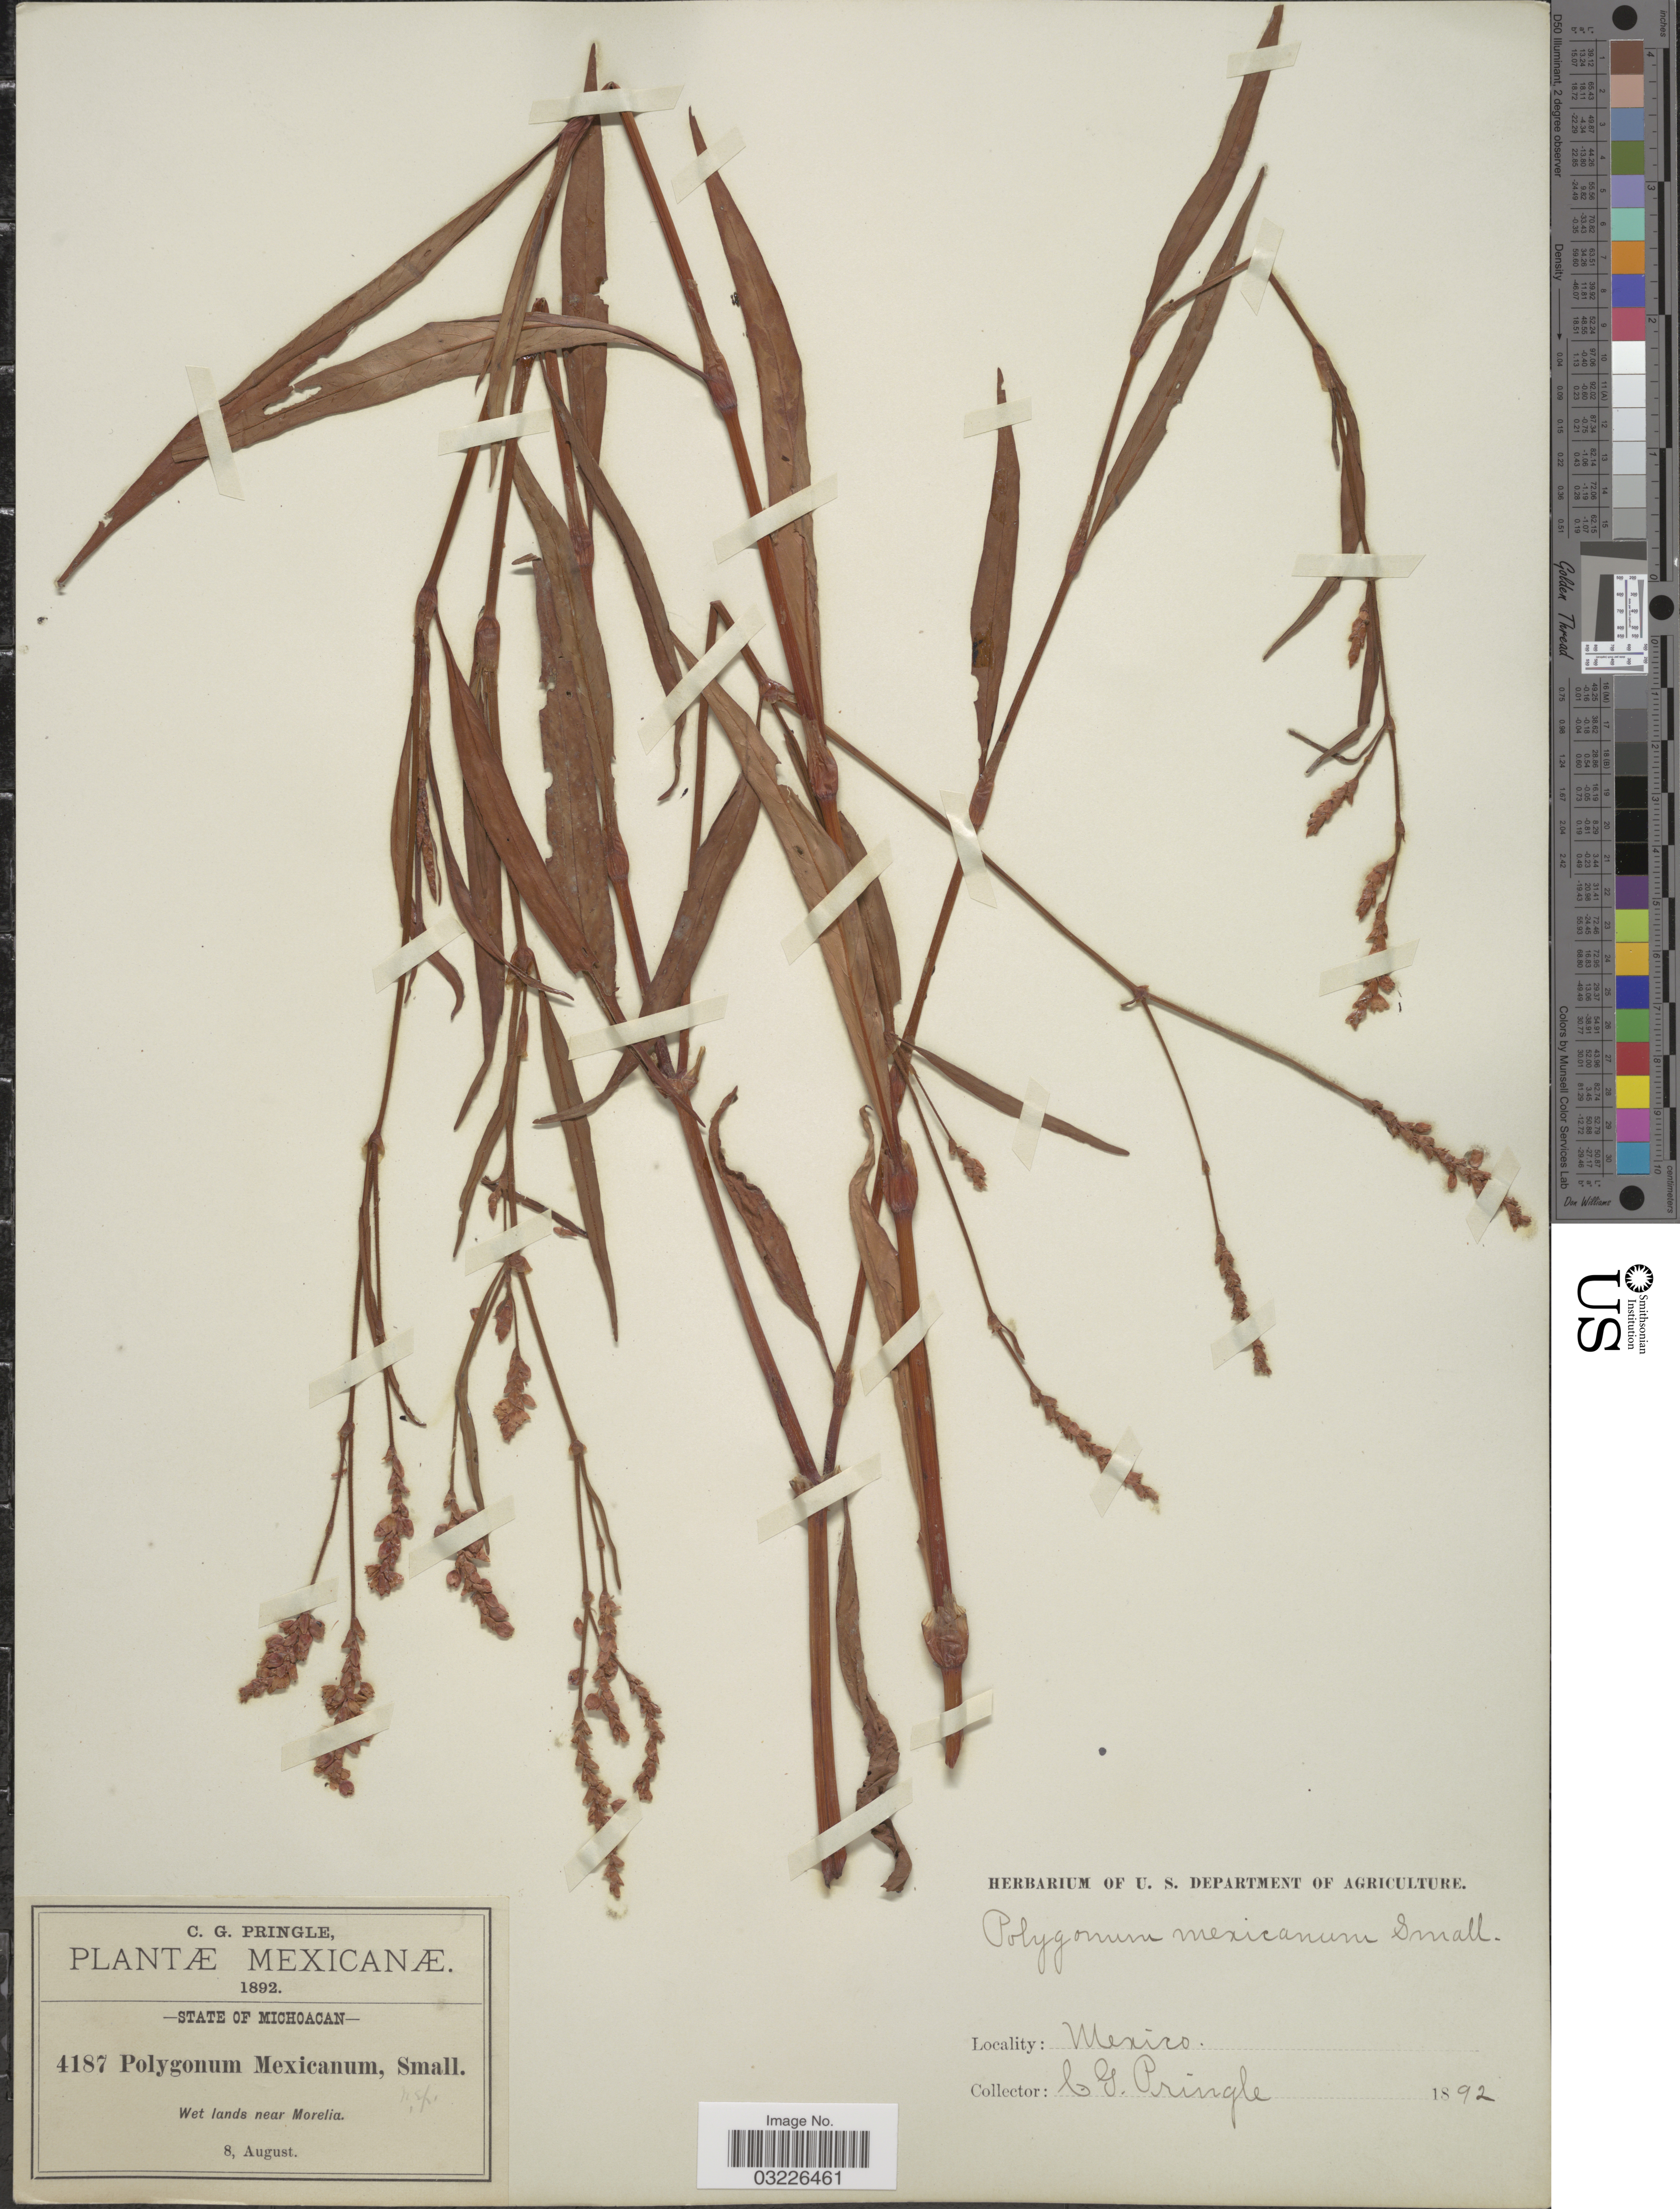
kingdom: Plantae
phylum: Tracheophyta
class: Magnoliopsida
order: Caryophyllales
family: Polygonaceae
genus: Polygonum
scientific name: Polygonum mexicanum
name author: Small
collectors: C. G. Pringle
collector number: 4187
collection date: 1892-08-08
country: Mexico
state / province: Michoacán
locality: Wet lands near Morelia.